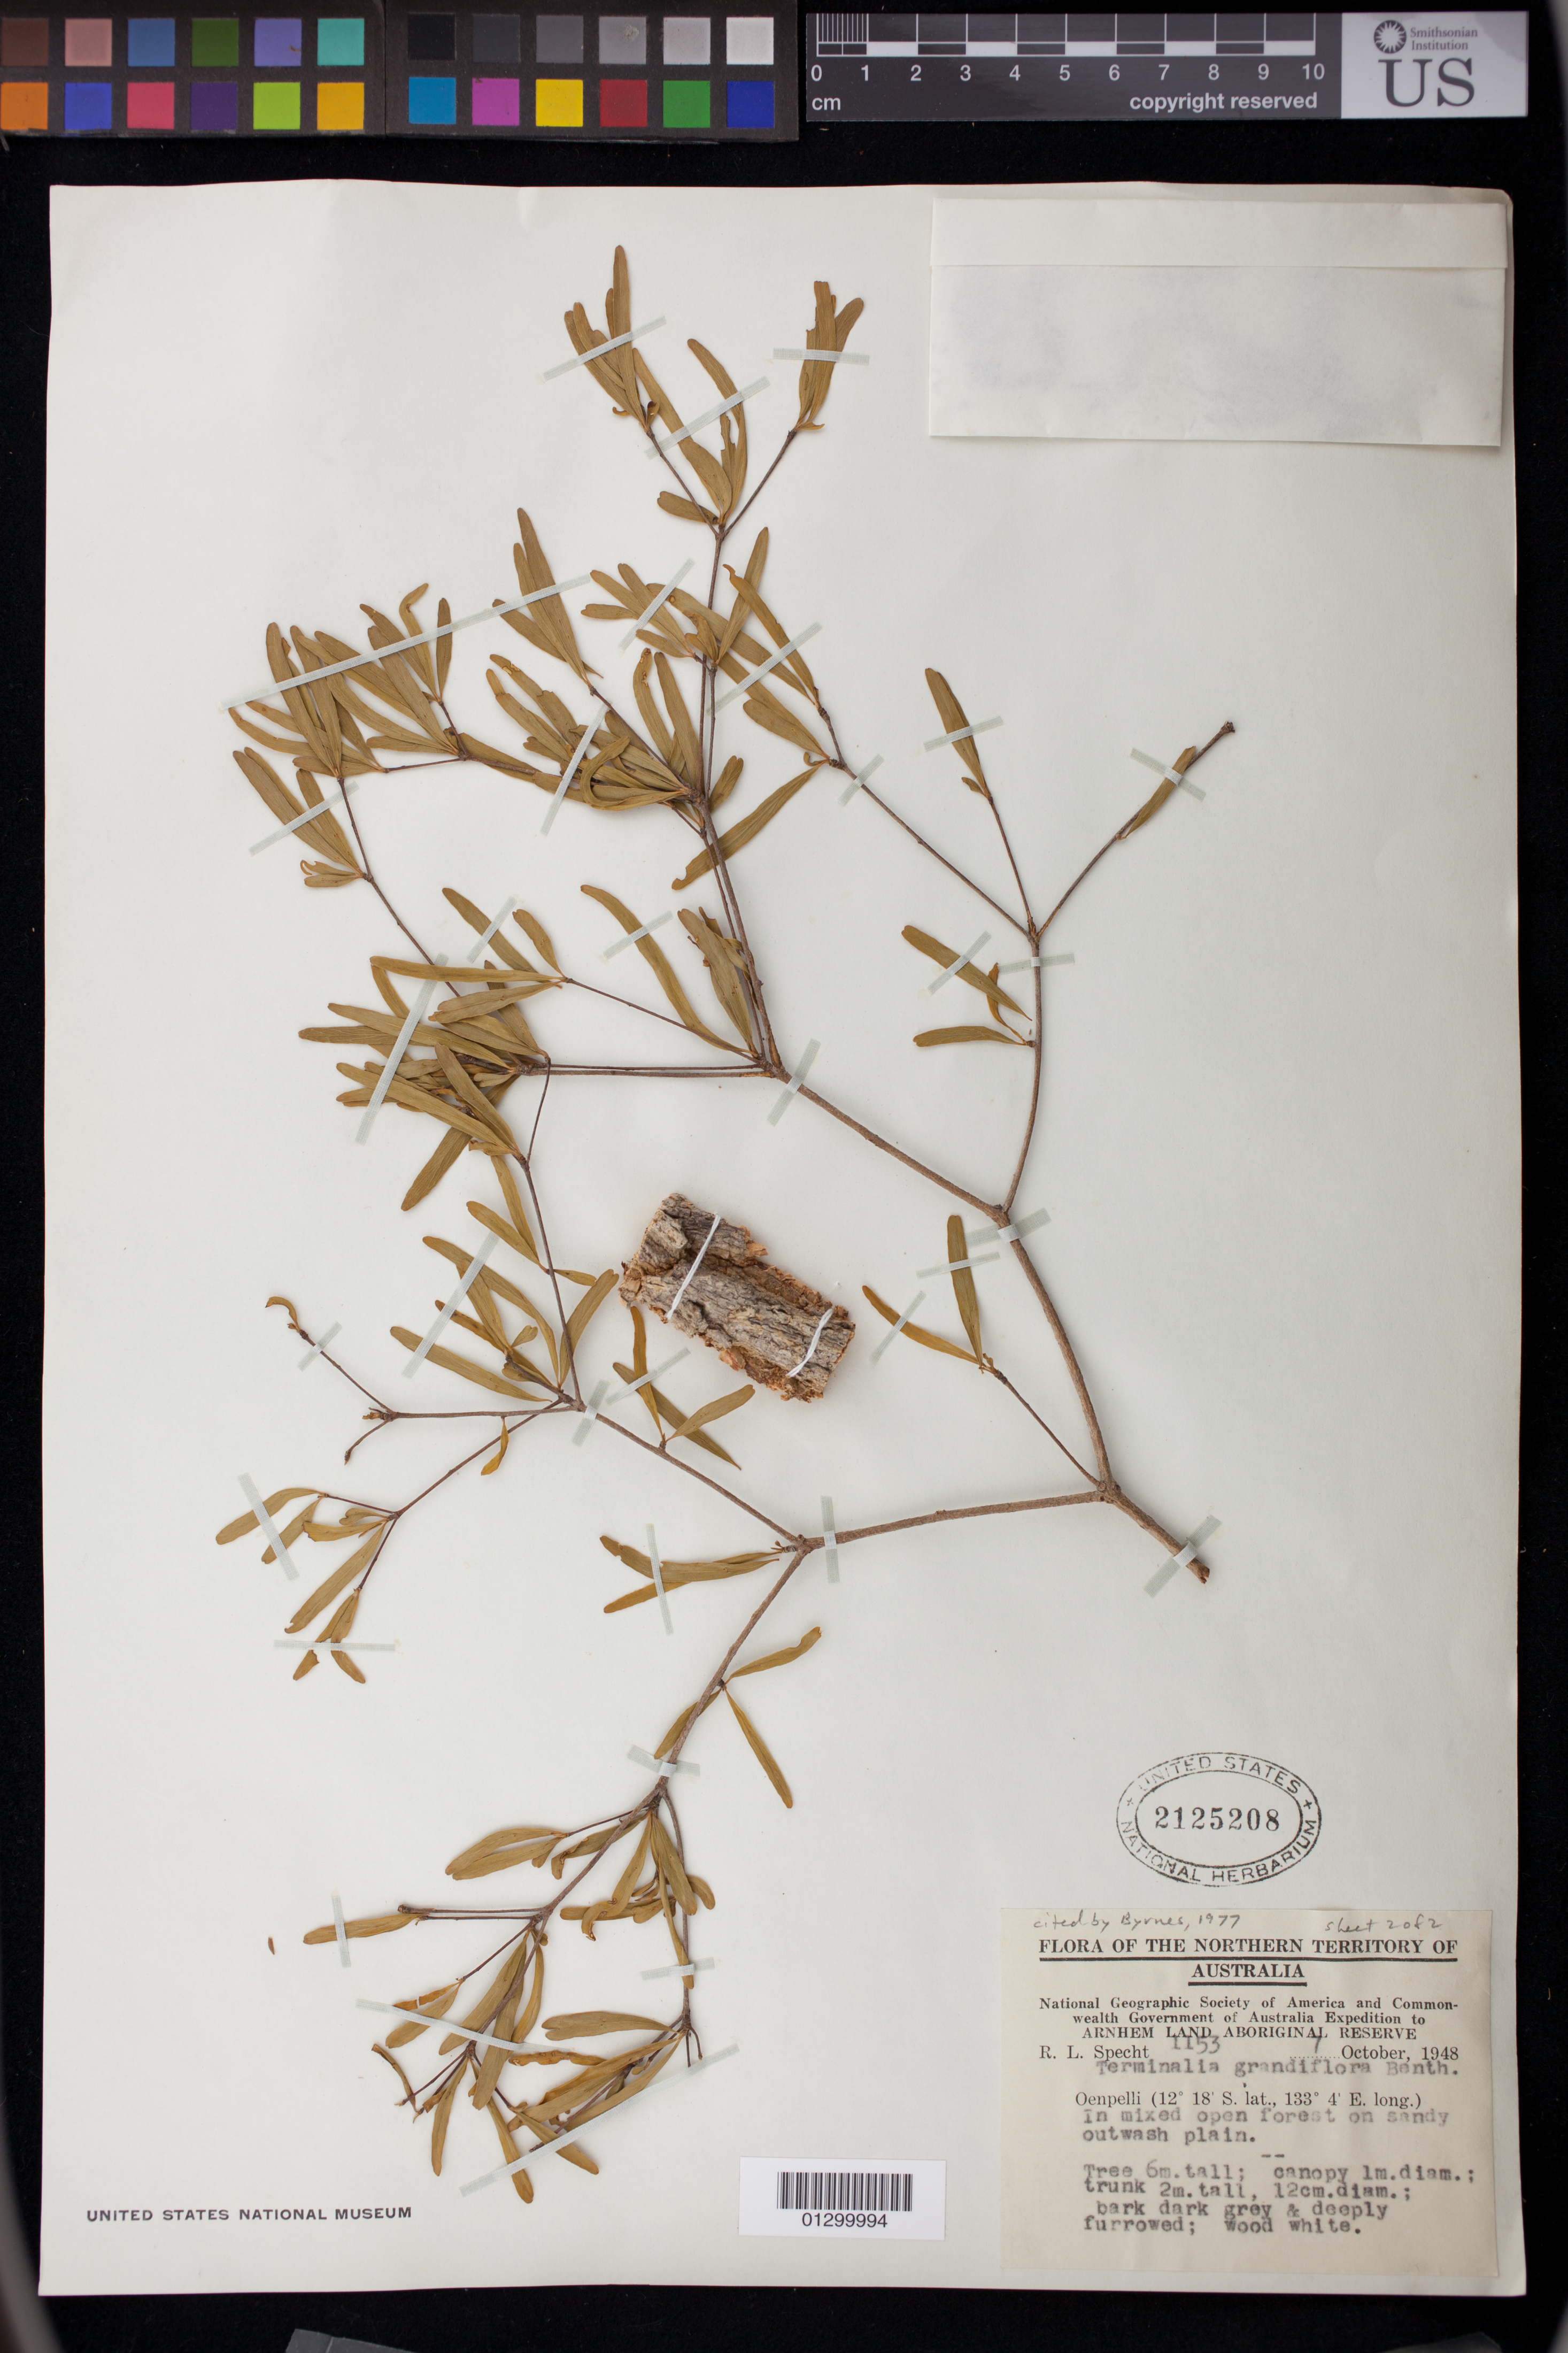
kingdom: Plantae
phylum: Tracheophyta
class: Magnoliopsida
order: Myrtales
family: Combretaceae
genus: Terminalia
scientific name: Terminalia grandiflora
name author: Benth.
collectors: R. L. Specht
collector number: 1153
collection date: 1948-10-07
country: Australia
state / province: Northern Territory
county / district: West Arnhem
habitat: In mixd open forest on sandy outwash plain.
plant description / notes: Tree 6 m. tall; canopy 1 m. diam.; trunk 2 m. tall, 12 cm. diam.; bark grey and deeply furrowed; wood white.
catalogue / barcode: US 2125208